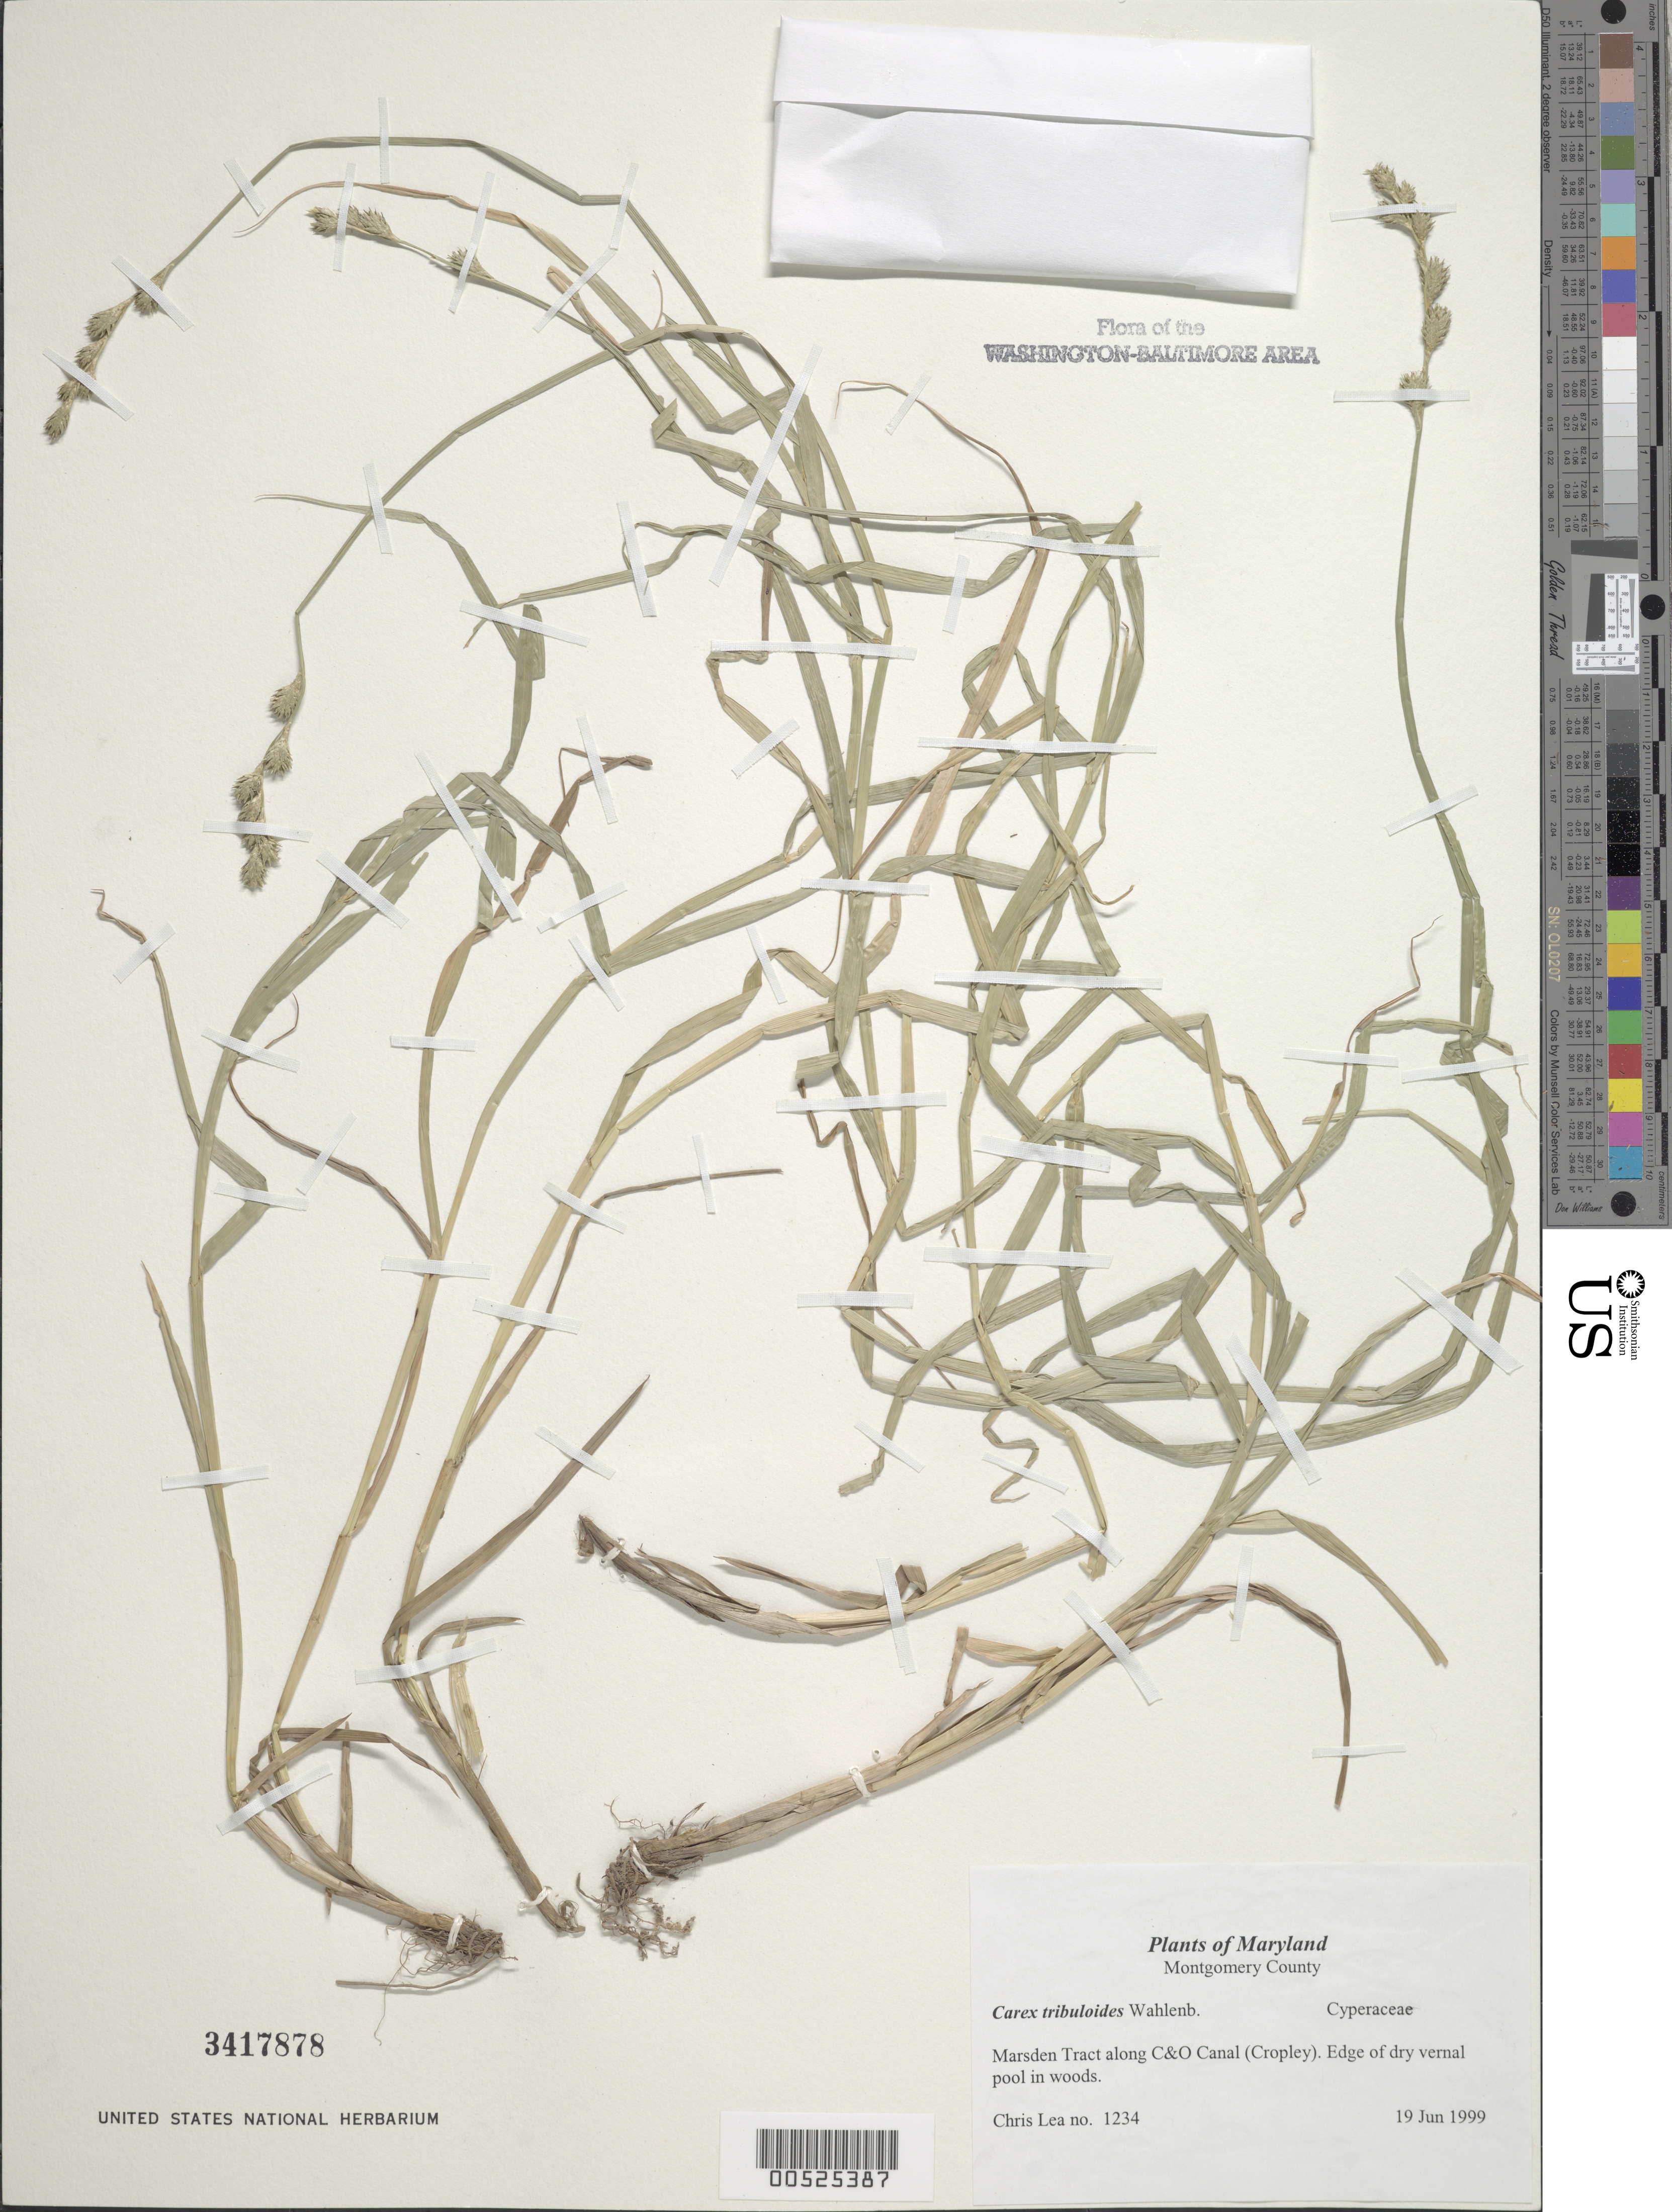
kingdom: Plantae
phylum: Tracheophyta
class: Liliopsida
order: Poales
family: Cyperaceae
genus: Carex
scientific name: Carex tribuloides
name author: Wahlenb.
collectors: C. Lea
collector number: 1234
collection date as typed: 19 Jun 1999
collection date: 1999-06-19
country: United States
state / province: Maryland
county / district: Montgomery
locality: Marsden Tract along C&O Canal (Cropley).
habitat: Edge of dry vernal pool in woods.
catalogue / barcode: US 3417878